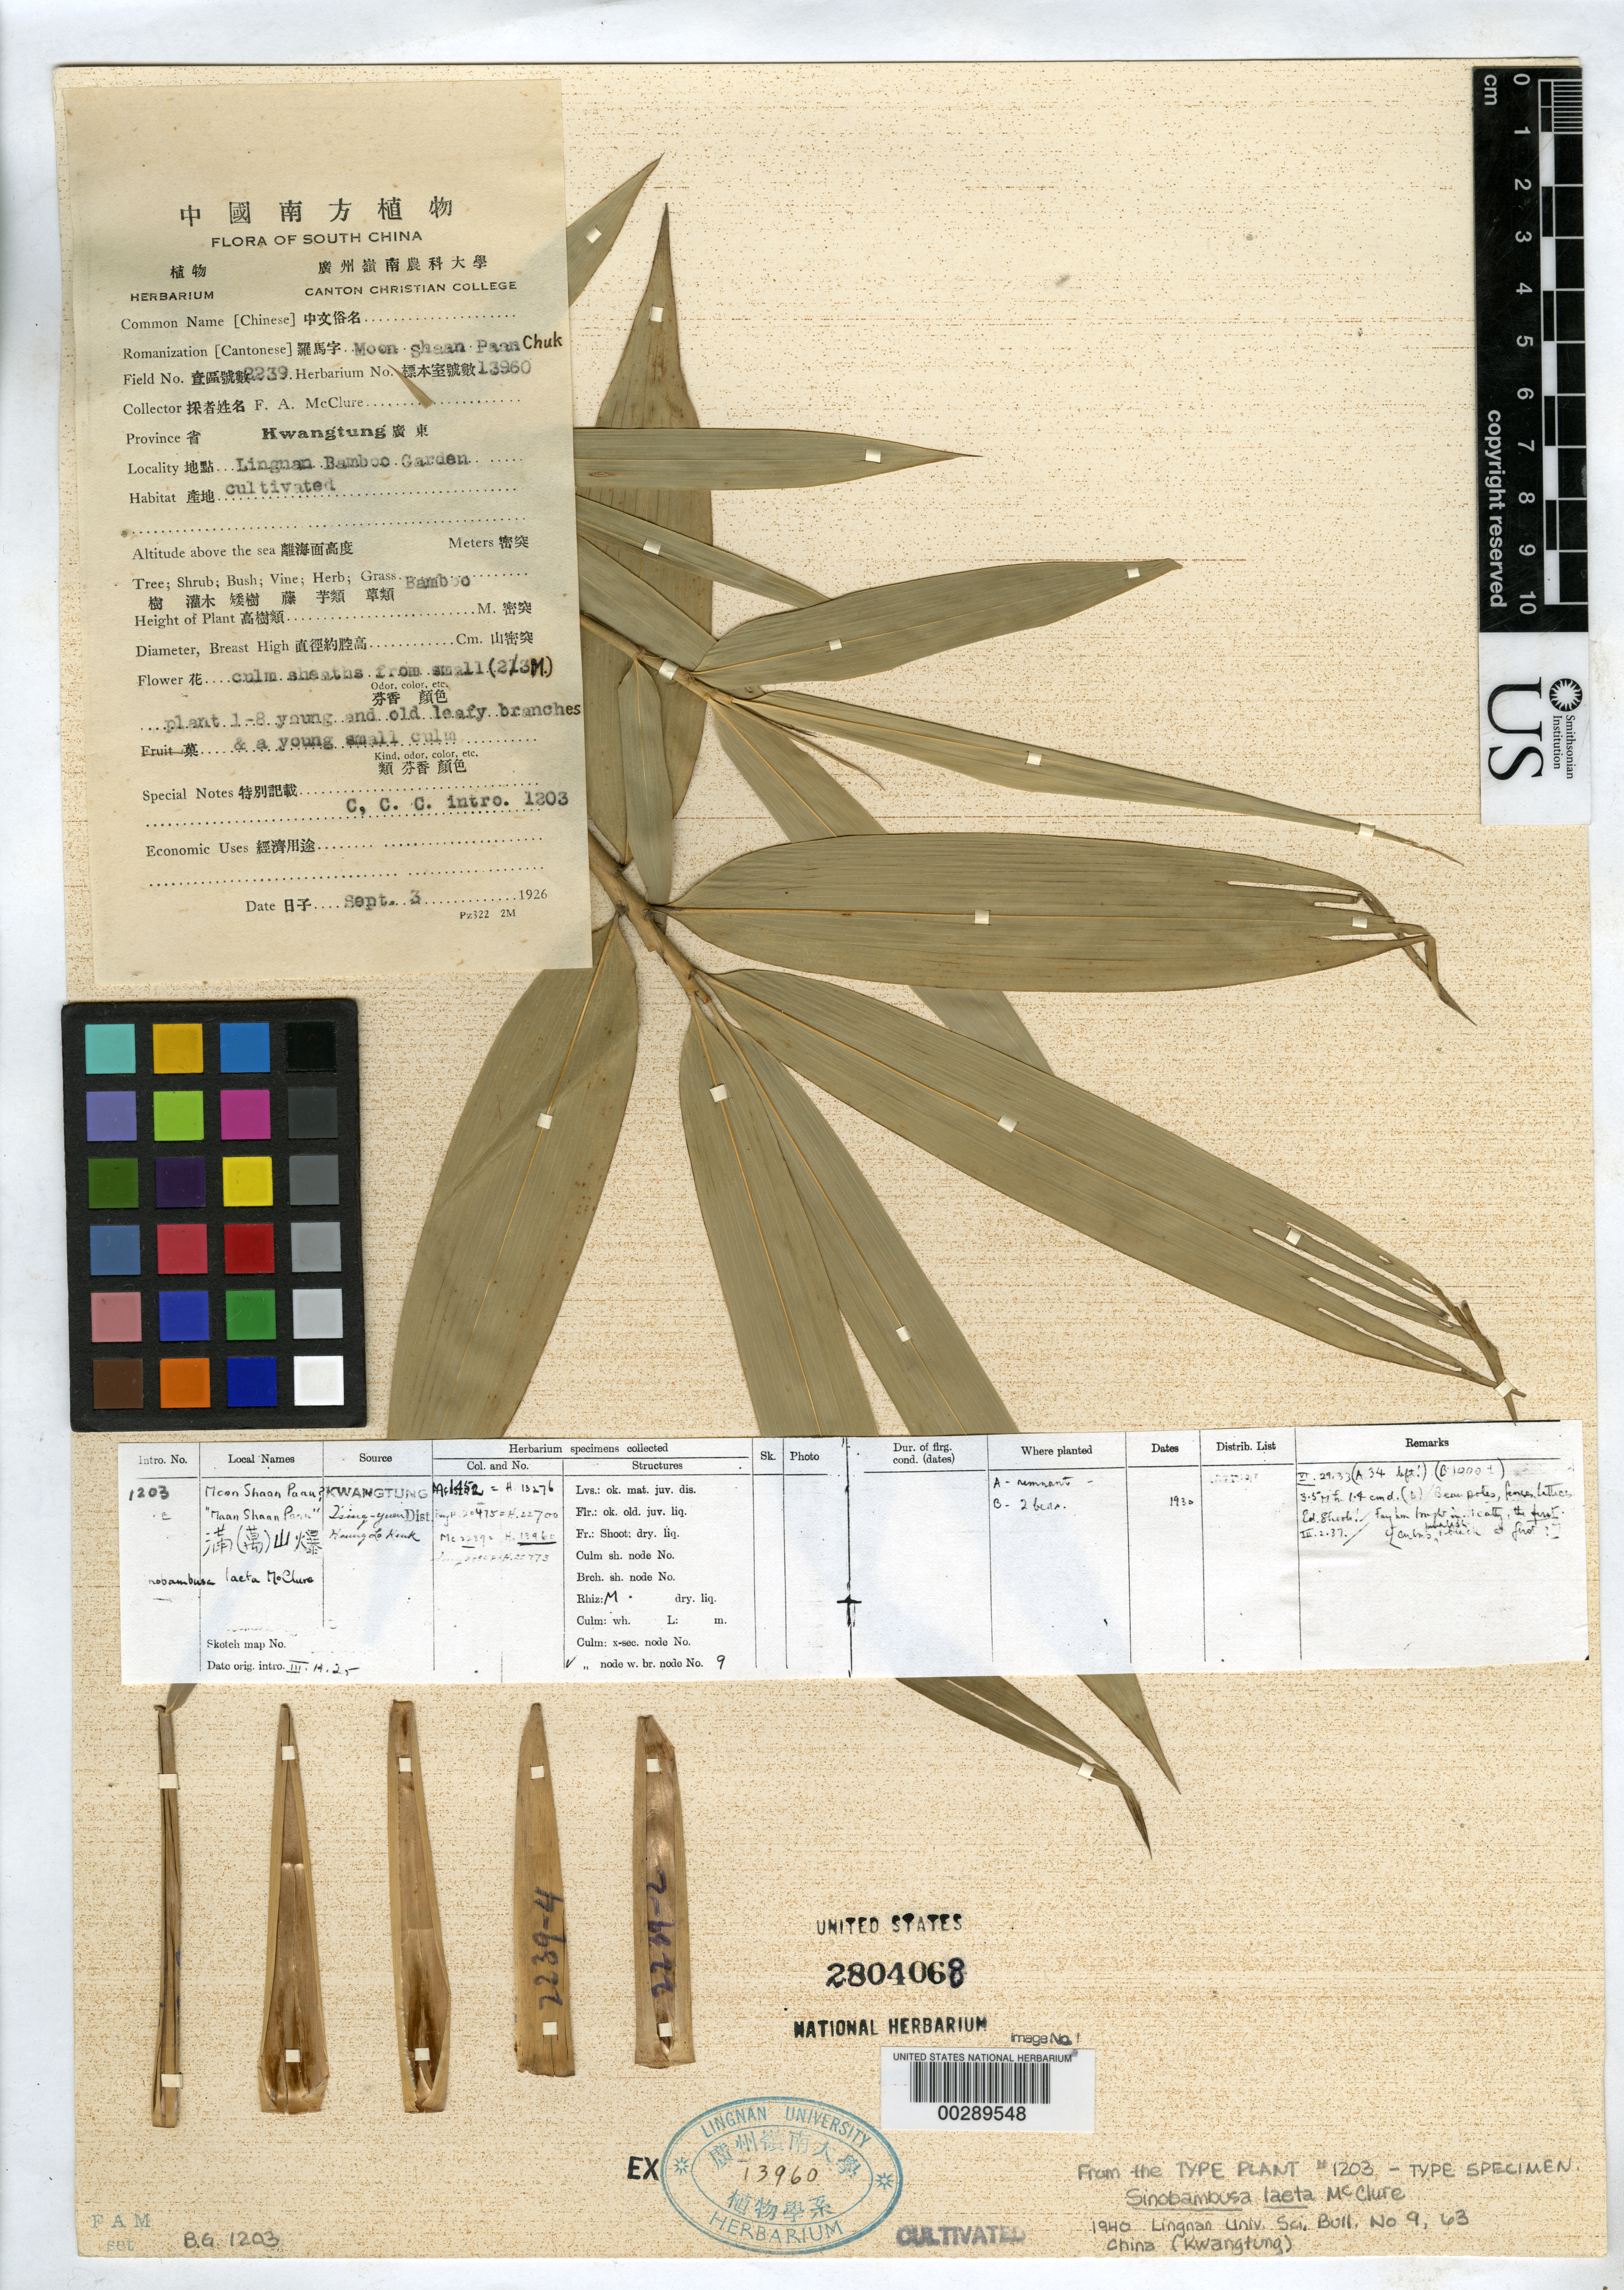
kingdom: Plantae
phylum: Tracheophyta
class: Liliopsida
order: Poales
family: Poaceae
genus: Sinobambusa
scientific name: Sinobambusa laeta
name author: McClure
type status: Type Collection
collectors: F. A. McClure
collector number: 2239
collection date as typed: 03 Sep 1926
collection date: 1926-09-03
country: China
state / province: Hainan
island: Hainan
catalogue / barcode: US 2804068